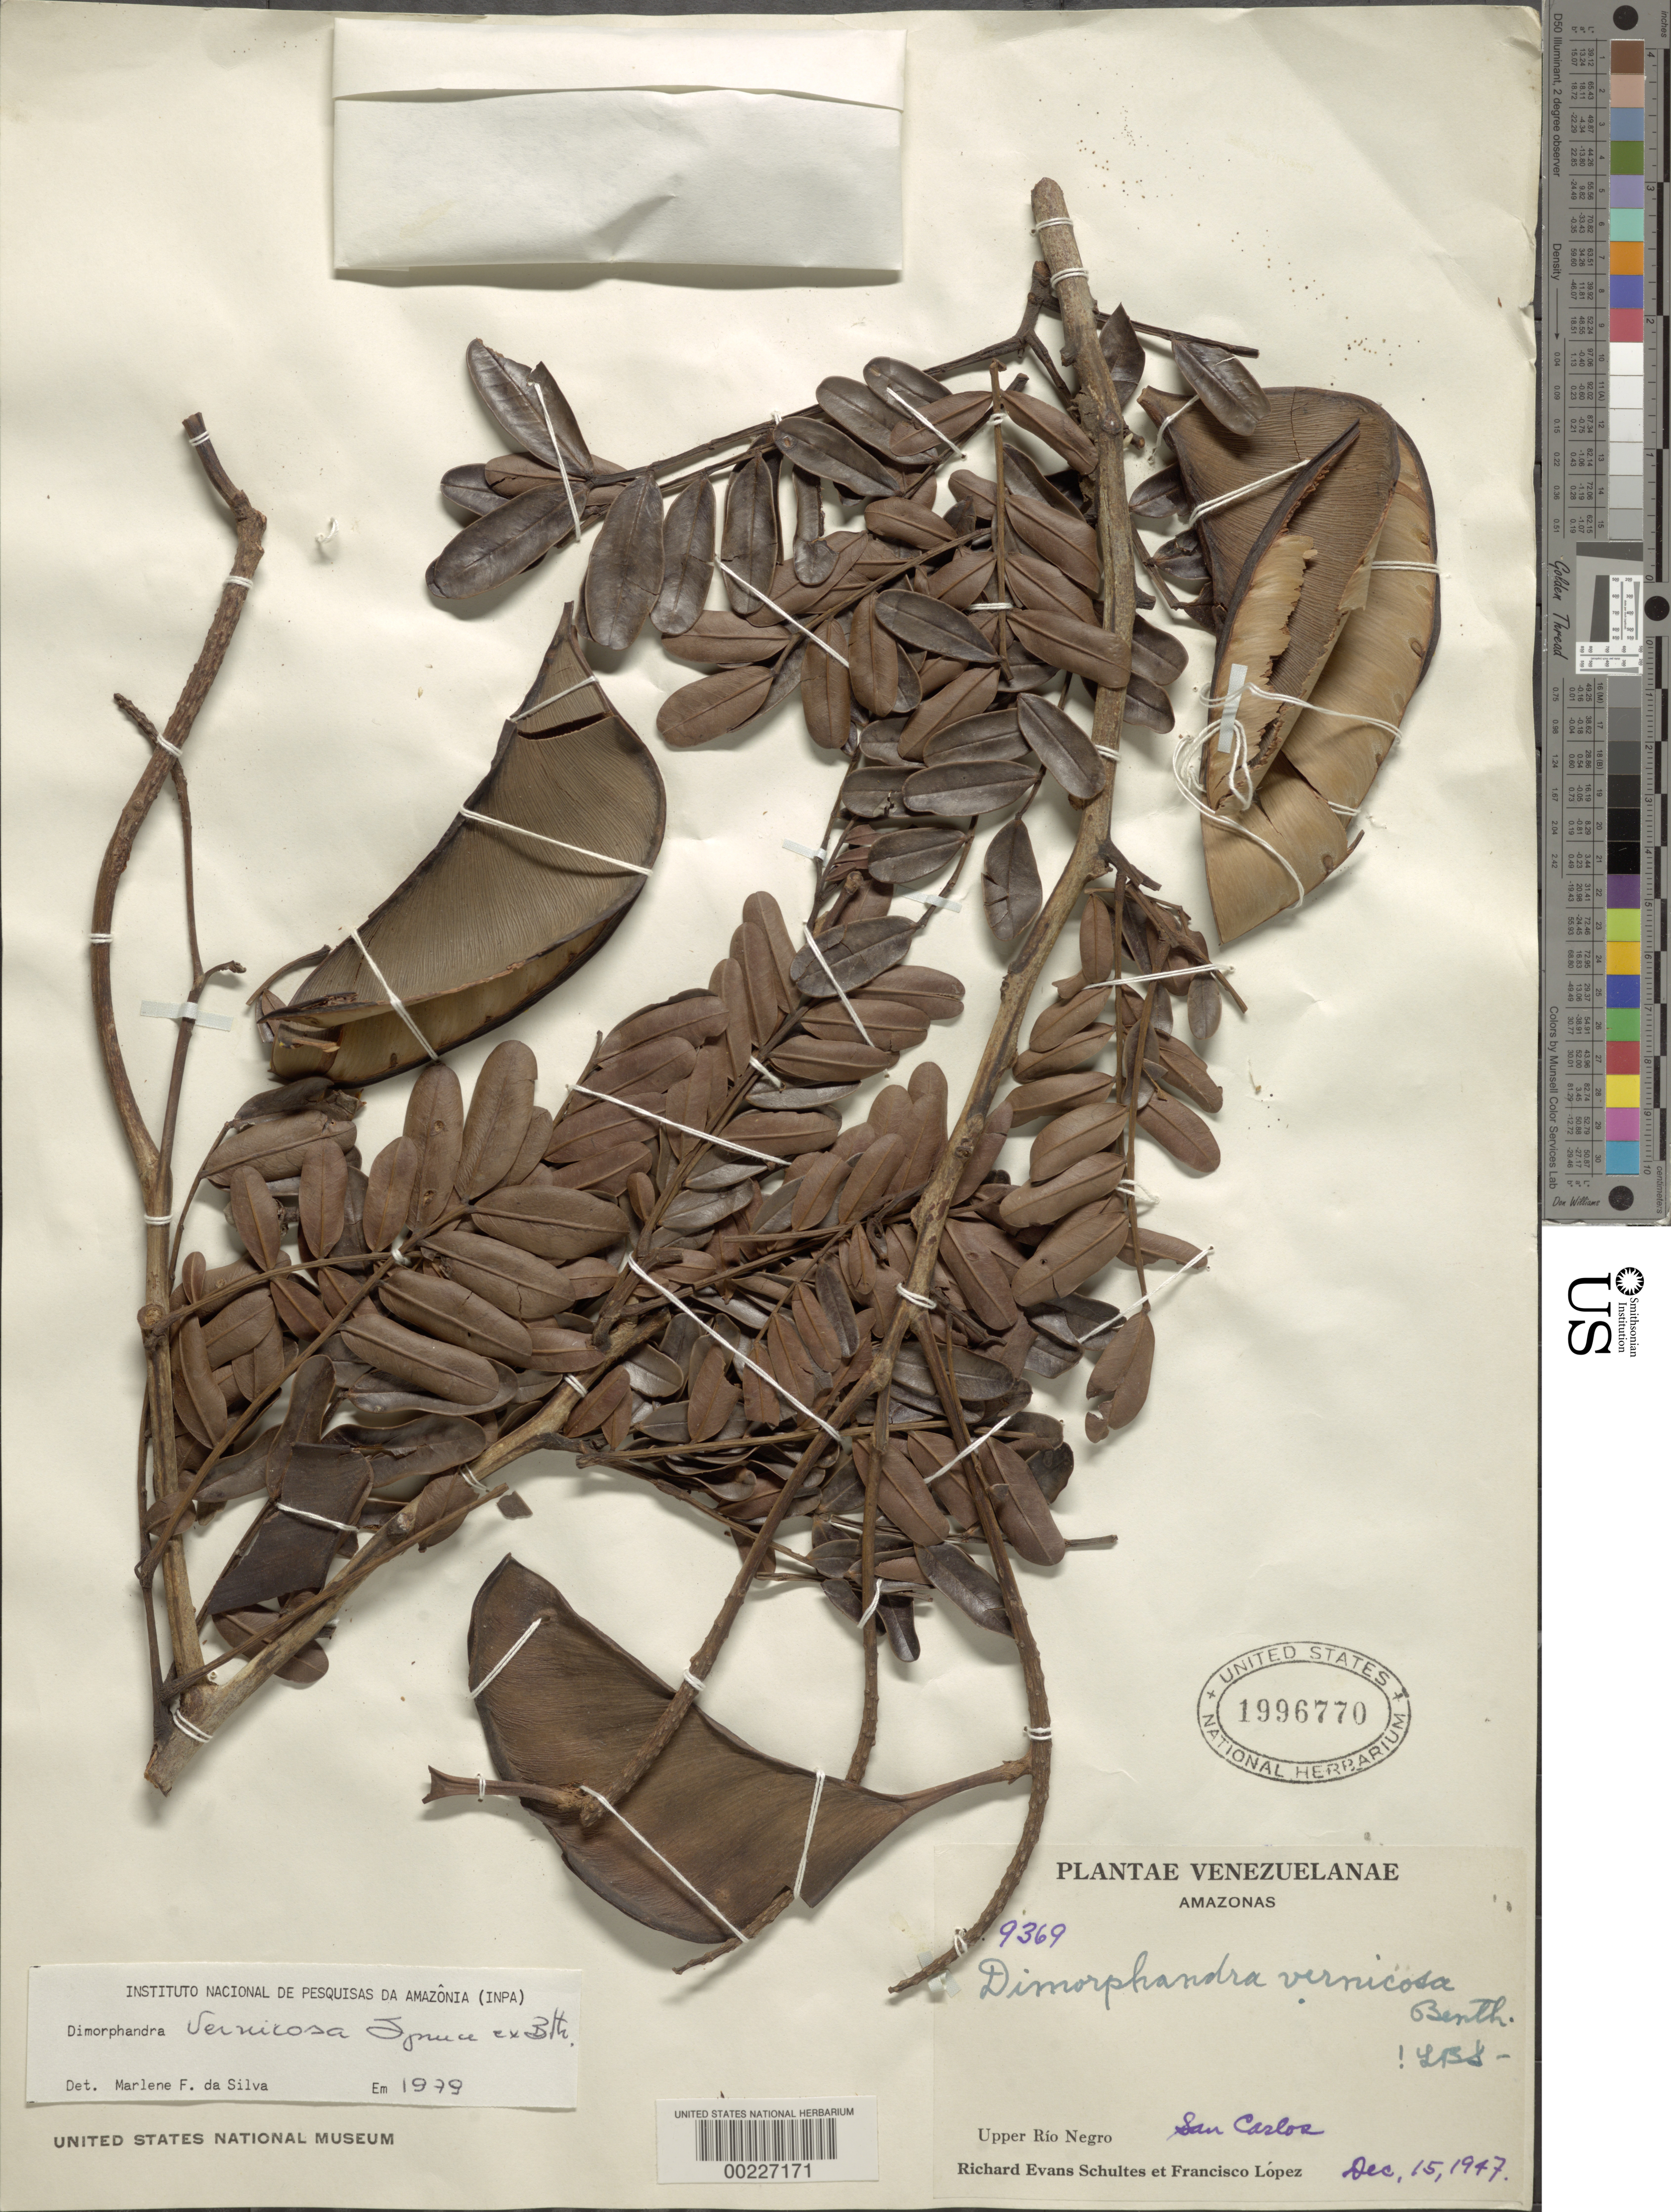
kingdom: Plantae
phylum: Tracheophyta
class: Magnoliopsida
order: Fabales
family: Fabaceae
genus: Dimorphandra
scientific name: Dimorphandra vernicosa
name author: Spruce ex Benth.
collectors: R. E. Schultes & F. Lopéz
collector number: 9369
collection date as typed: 15 Dec 1947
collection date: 1947-12-15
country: Venezuela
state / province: Amazonas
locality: San carlos; upper river negro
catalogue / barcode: US 1996770